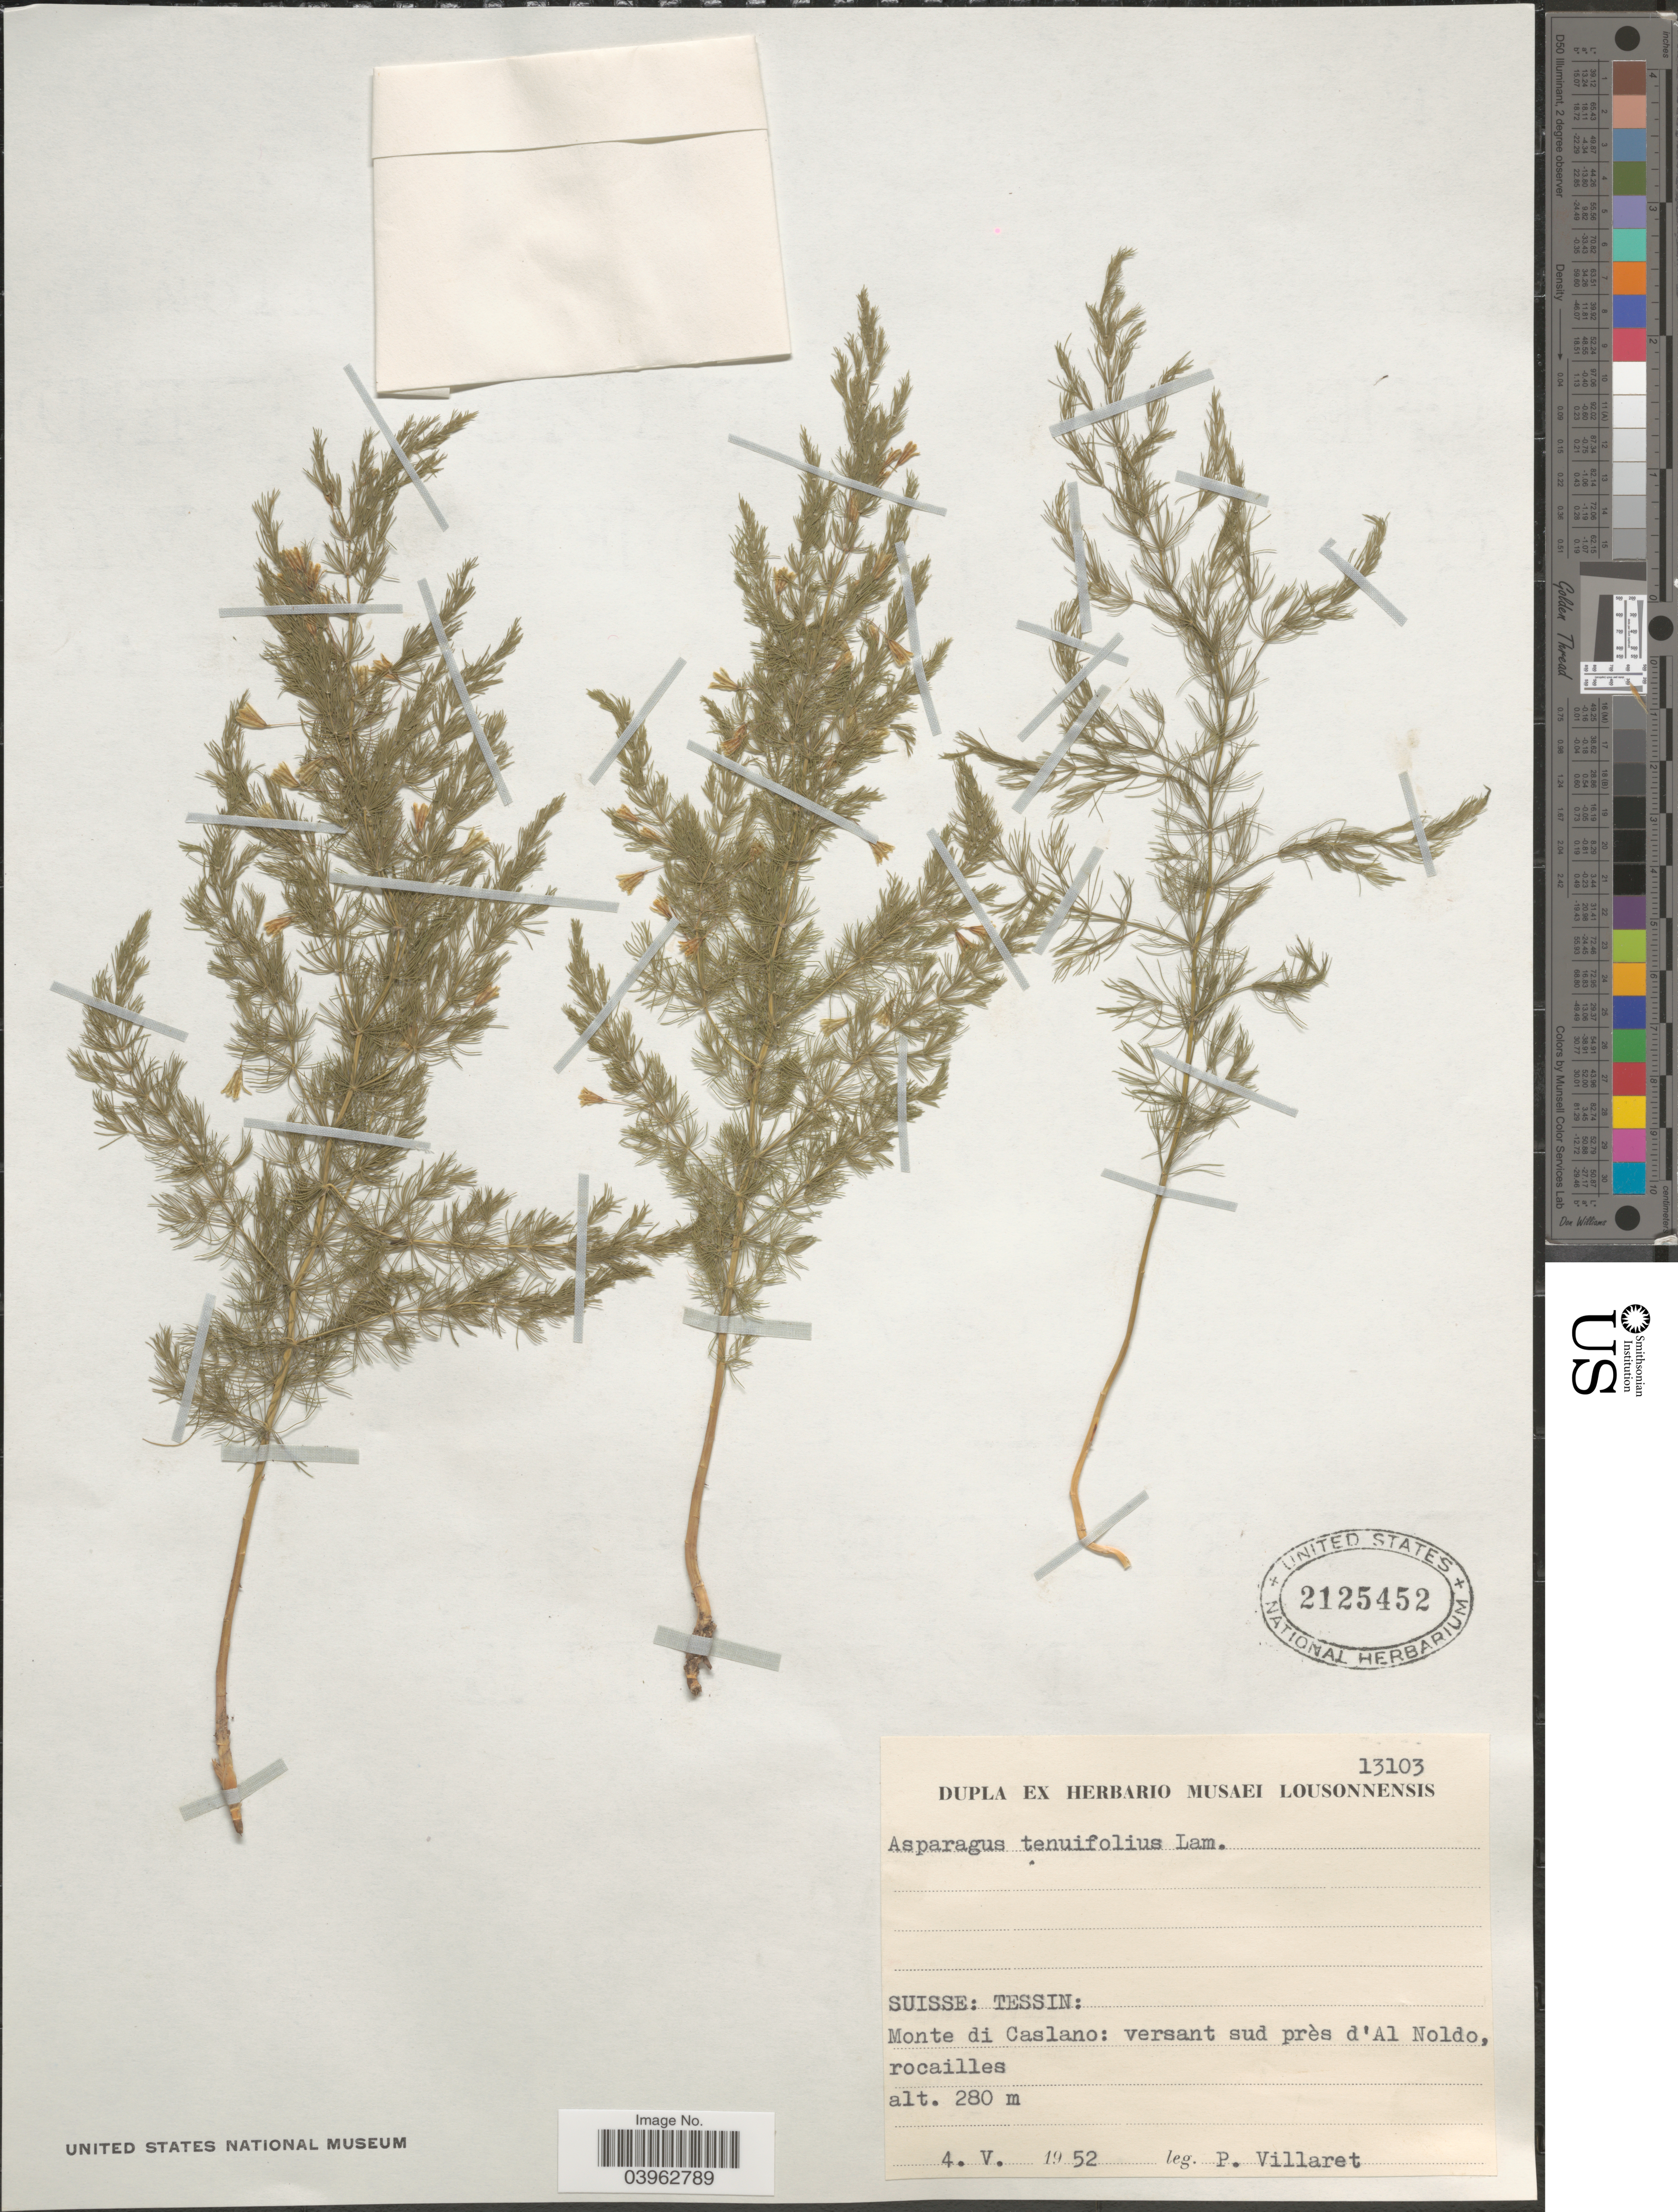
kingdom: Plantae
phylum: Tracheophyta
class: Liliopsida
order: Asparagales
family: Asparagaceae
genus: Asparagus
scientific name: Asparagus tenuifolius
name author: Lam.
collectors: P. Villaret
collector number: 13103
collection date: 1952-05-04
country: Switzerland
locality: Suisse: Tessin: Monte di Caslano: versant sud près d' Al Noldo, rocailles.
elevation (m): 280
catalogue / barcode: US 2125452